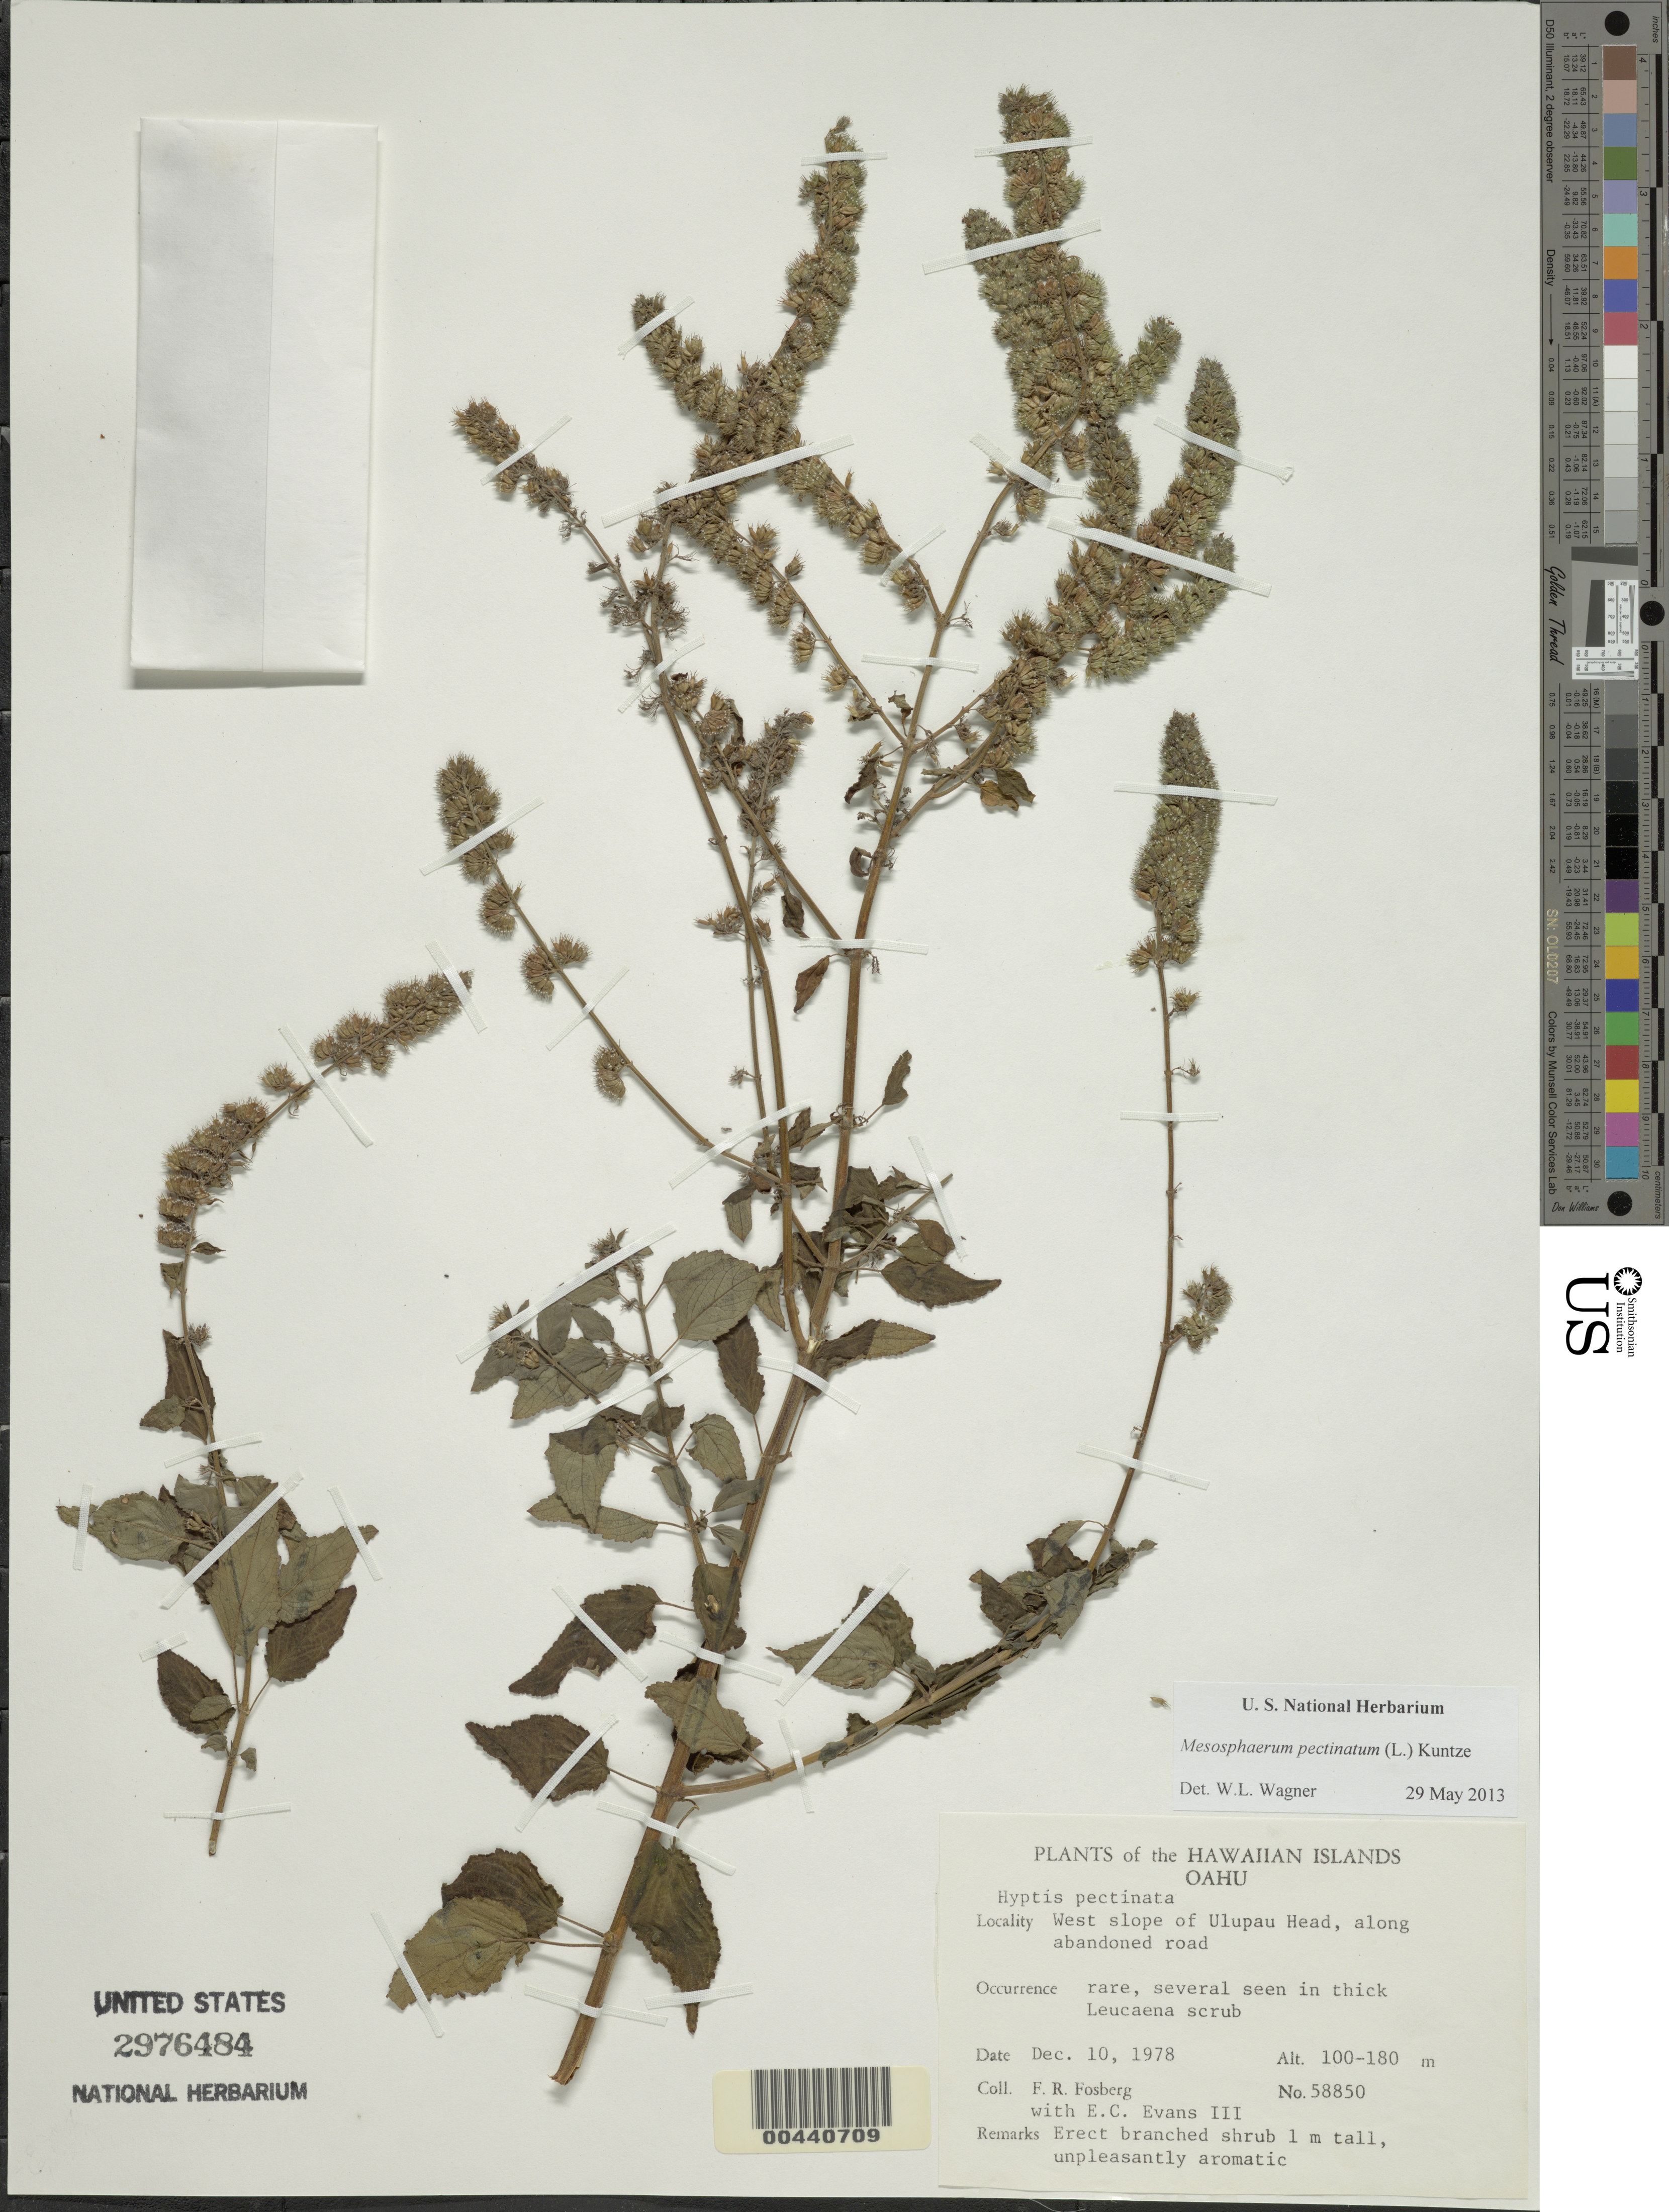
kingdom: Plantae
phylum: Tracheophyta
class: Magnoliopsida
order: Lamiales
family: Lamiaceae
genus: Mesosphaerum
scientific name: Mesosphaerum pectinatum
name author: (L.) Kuntze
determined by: Wagner, W. L., (BOT), Smithsonian Institution - National Museum of Natural History (UNITED STATES)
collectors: F. R. Fosberg & E. C. Evans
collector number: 58850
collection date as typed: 10 Dec 1978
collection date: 1978-12-10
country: United States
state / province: Hawaii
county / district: Honolulu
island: Oahu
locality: W slope of Ulupau Head, along abandoned road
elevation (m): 100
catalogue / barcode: US 2976484